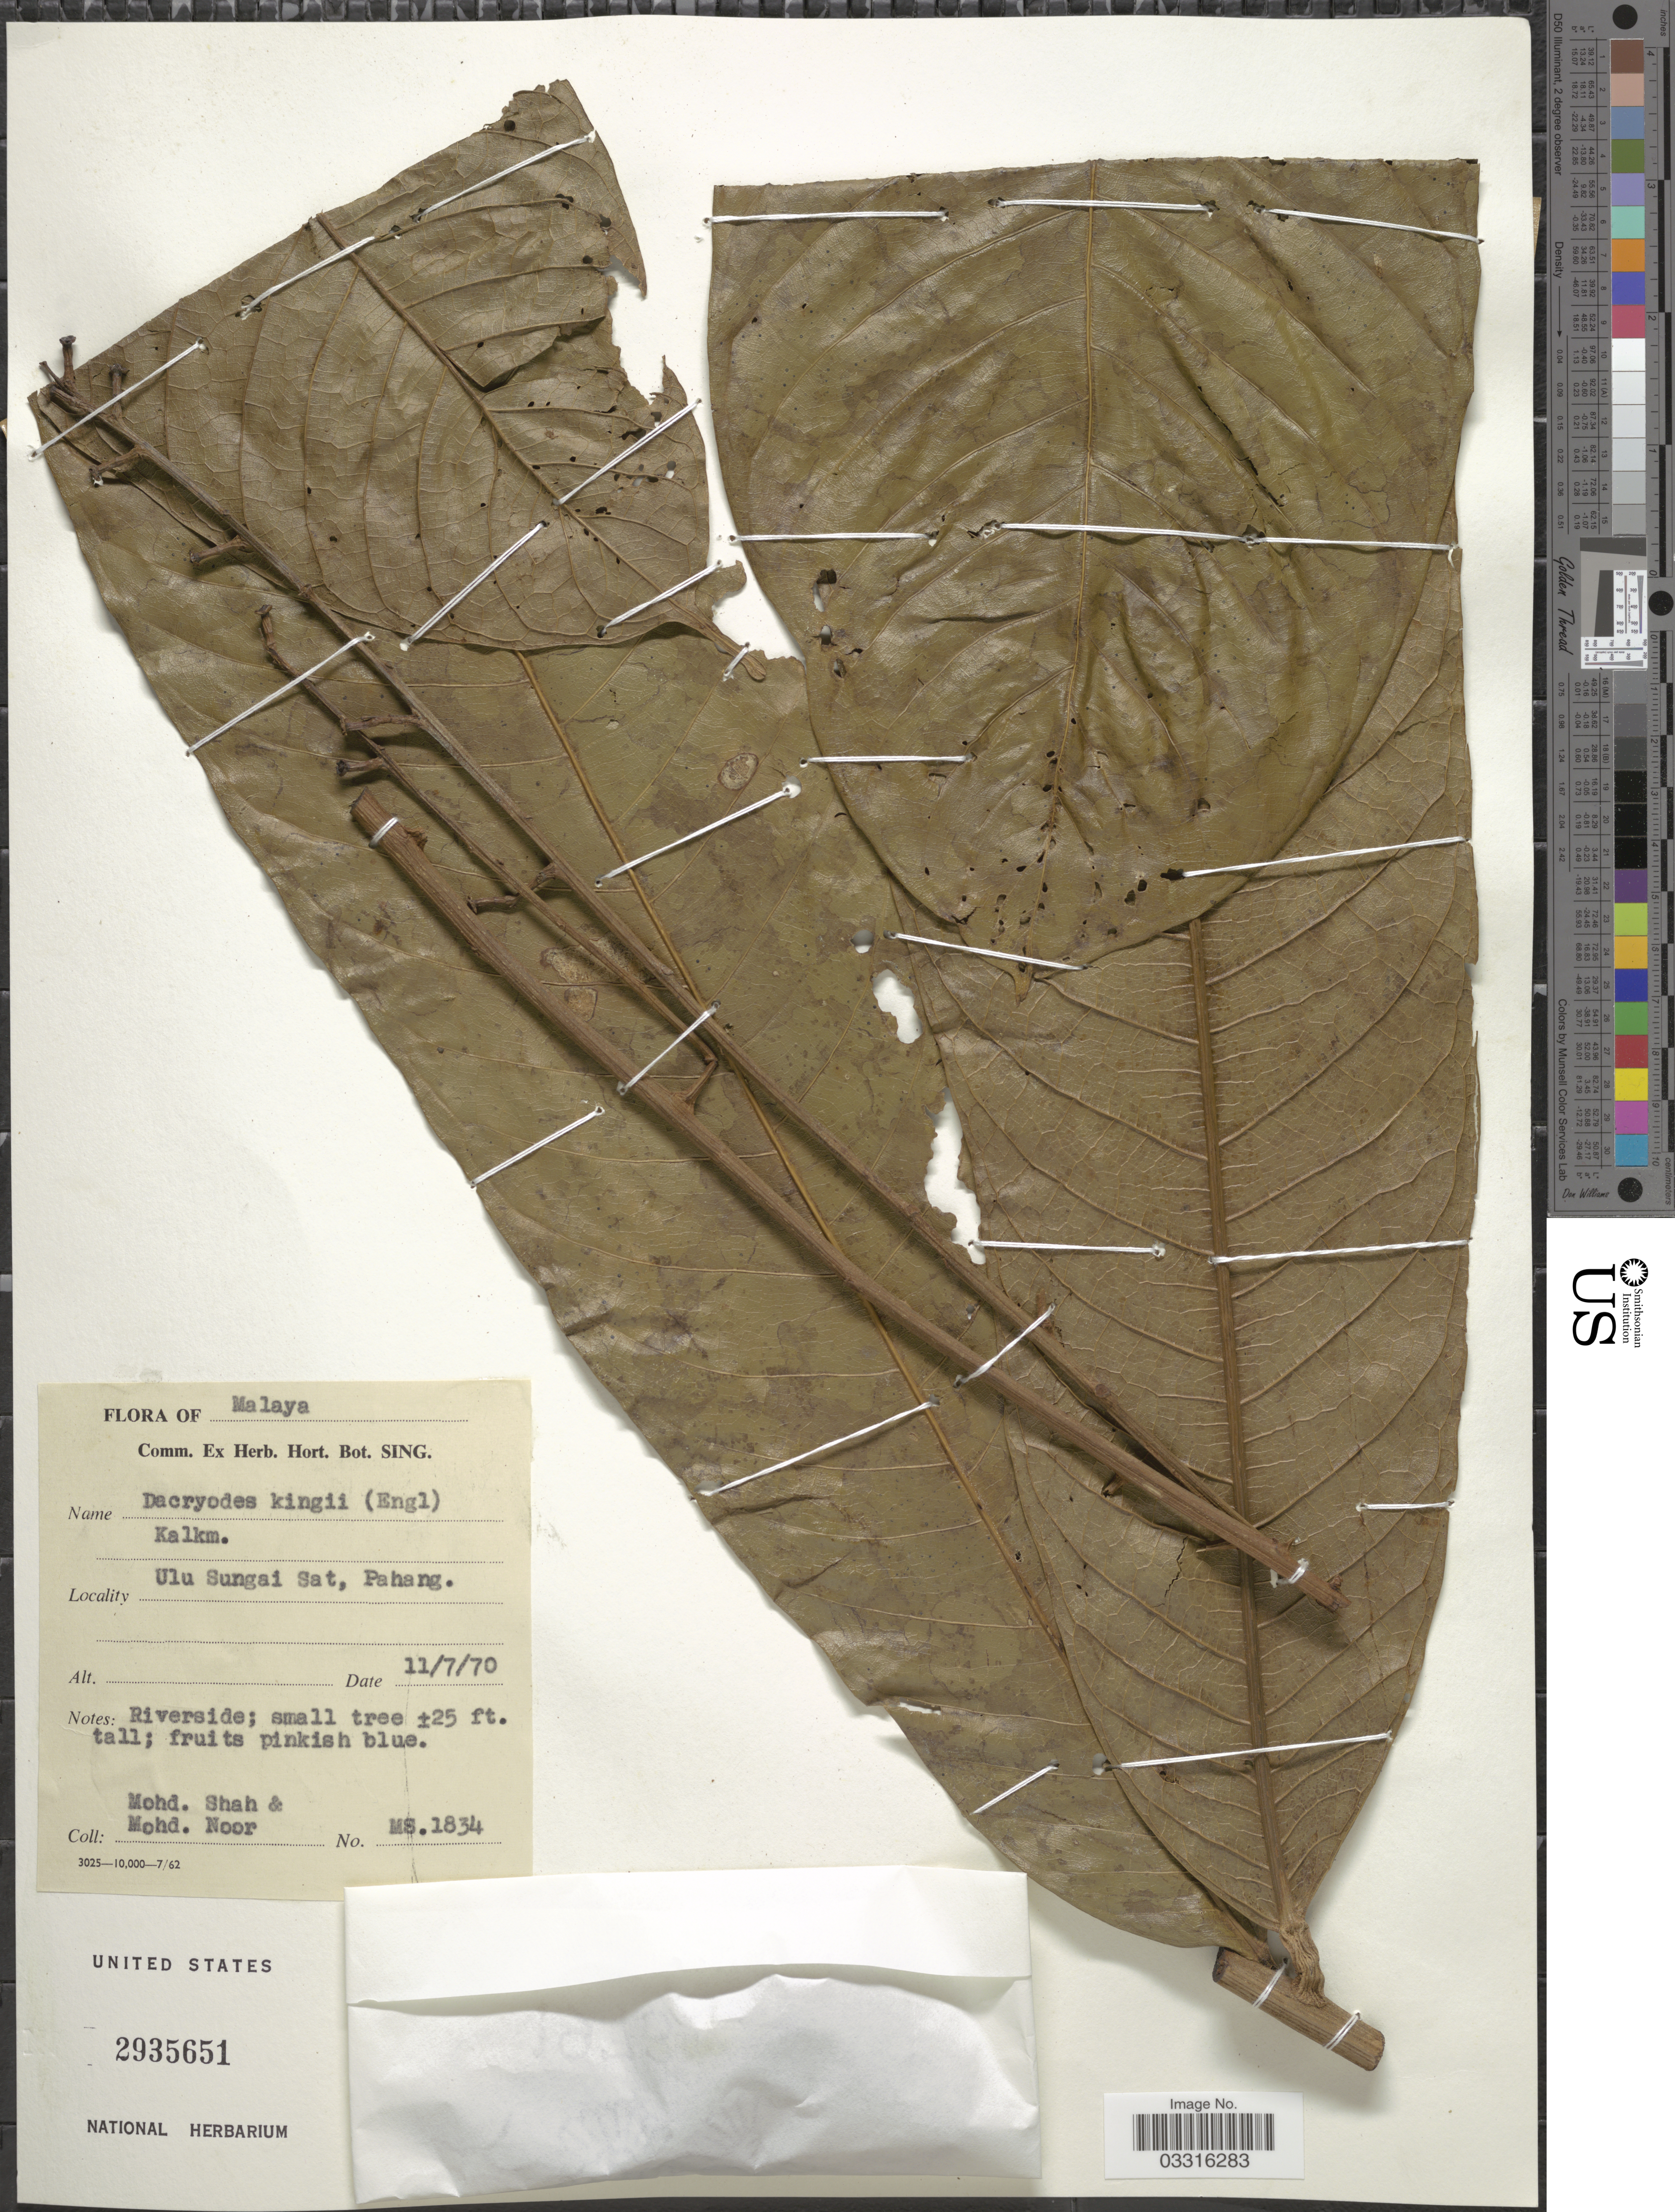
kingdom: Plantae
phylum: Tracheophyta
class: Magnoliopsida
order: Sapindales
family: Burseraceae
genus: Dacryodes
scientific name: Dacryodes kingii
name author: Kalkman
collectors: M. Shah & M. Noor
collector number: MS1834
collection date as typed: Transcribed d/m/y: 11/7/70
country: Malaysia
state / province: Pahang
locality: Malaya, Ulu Sungai Sat.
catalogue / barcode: US 2935651